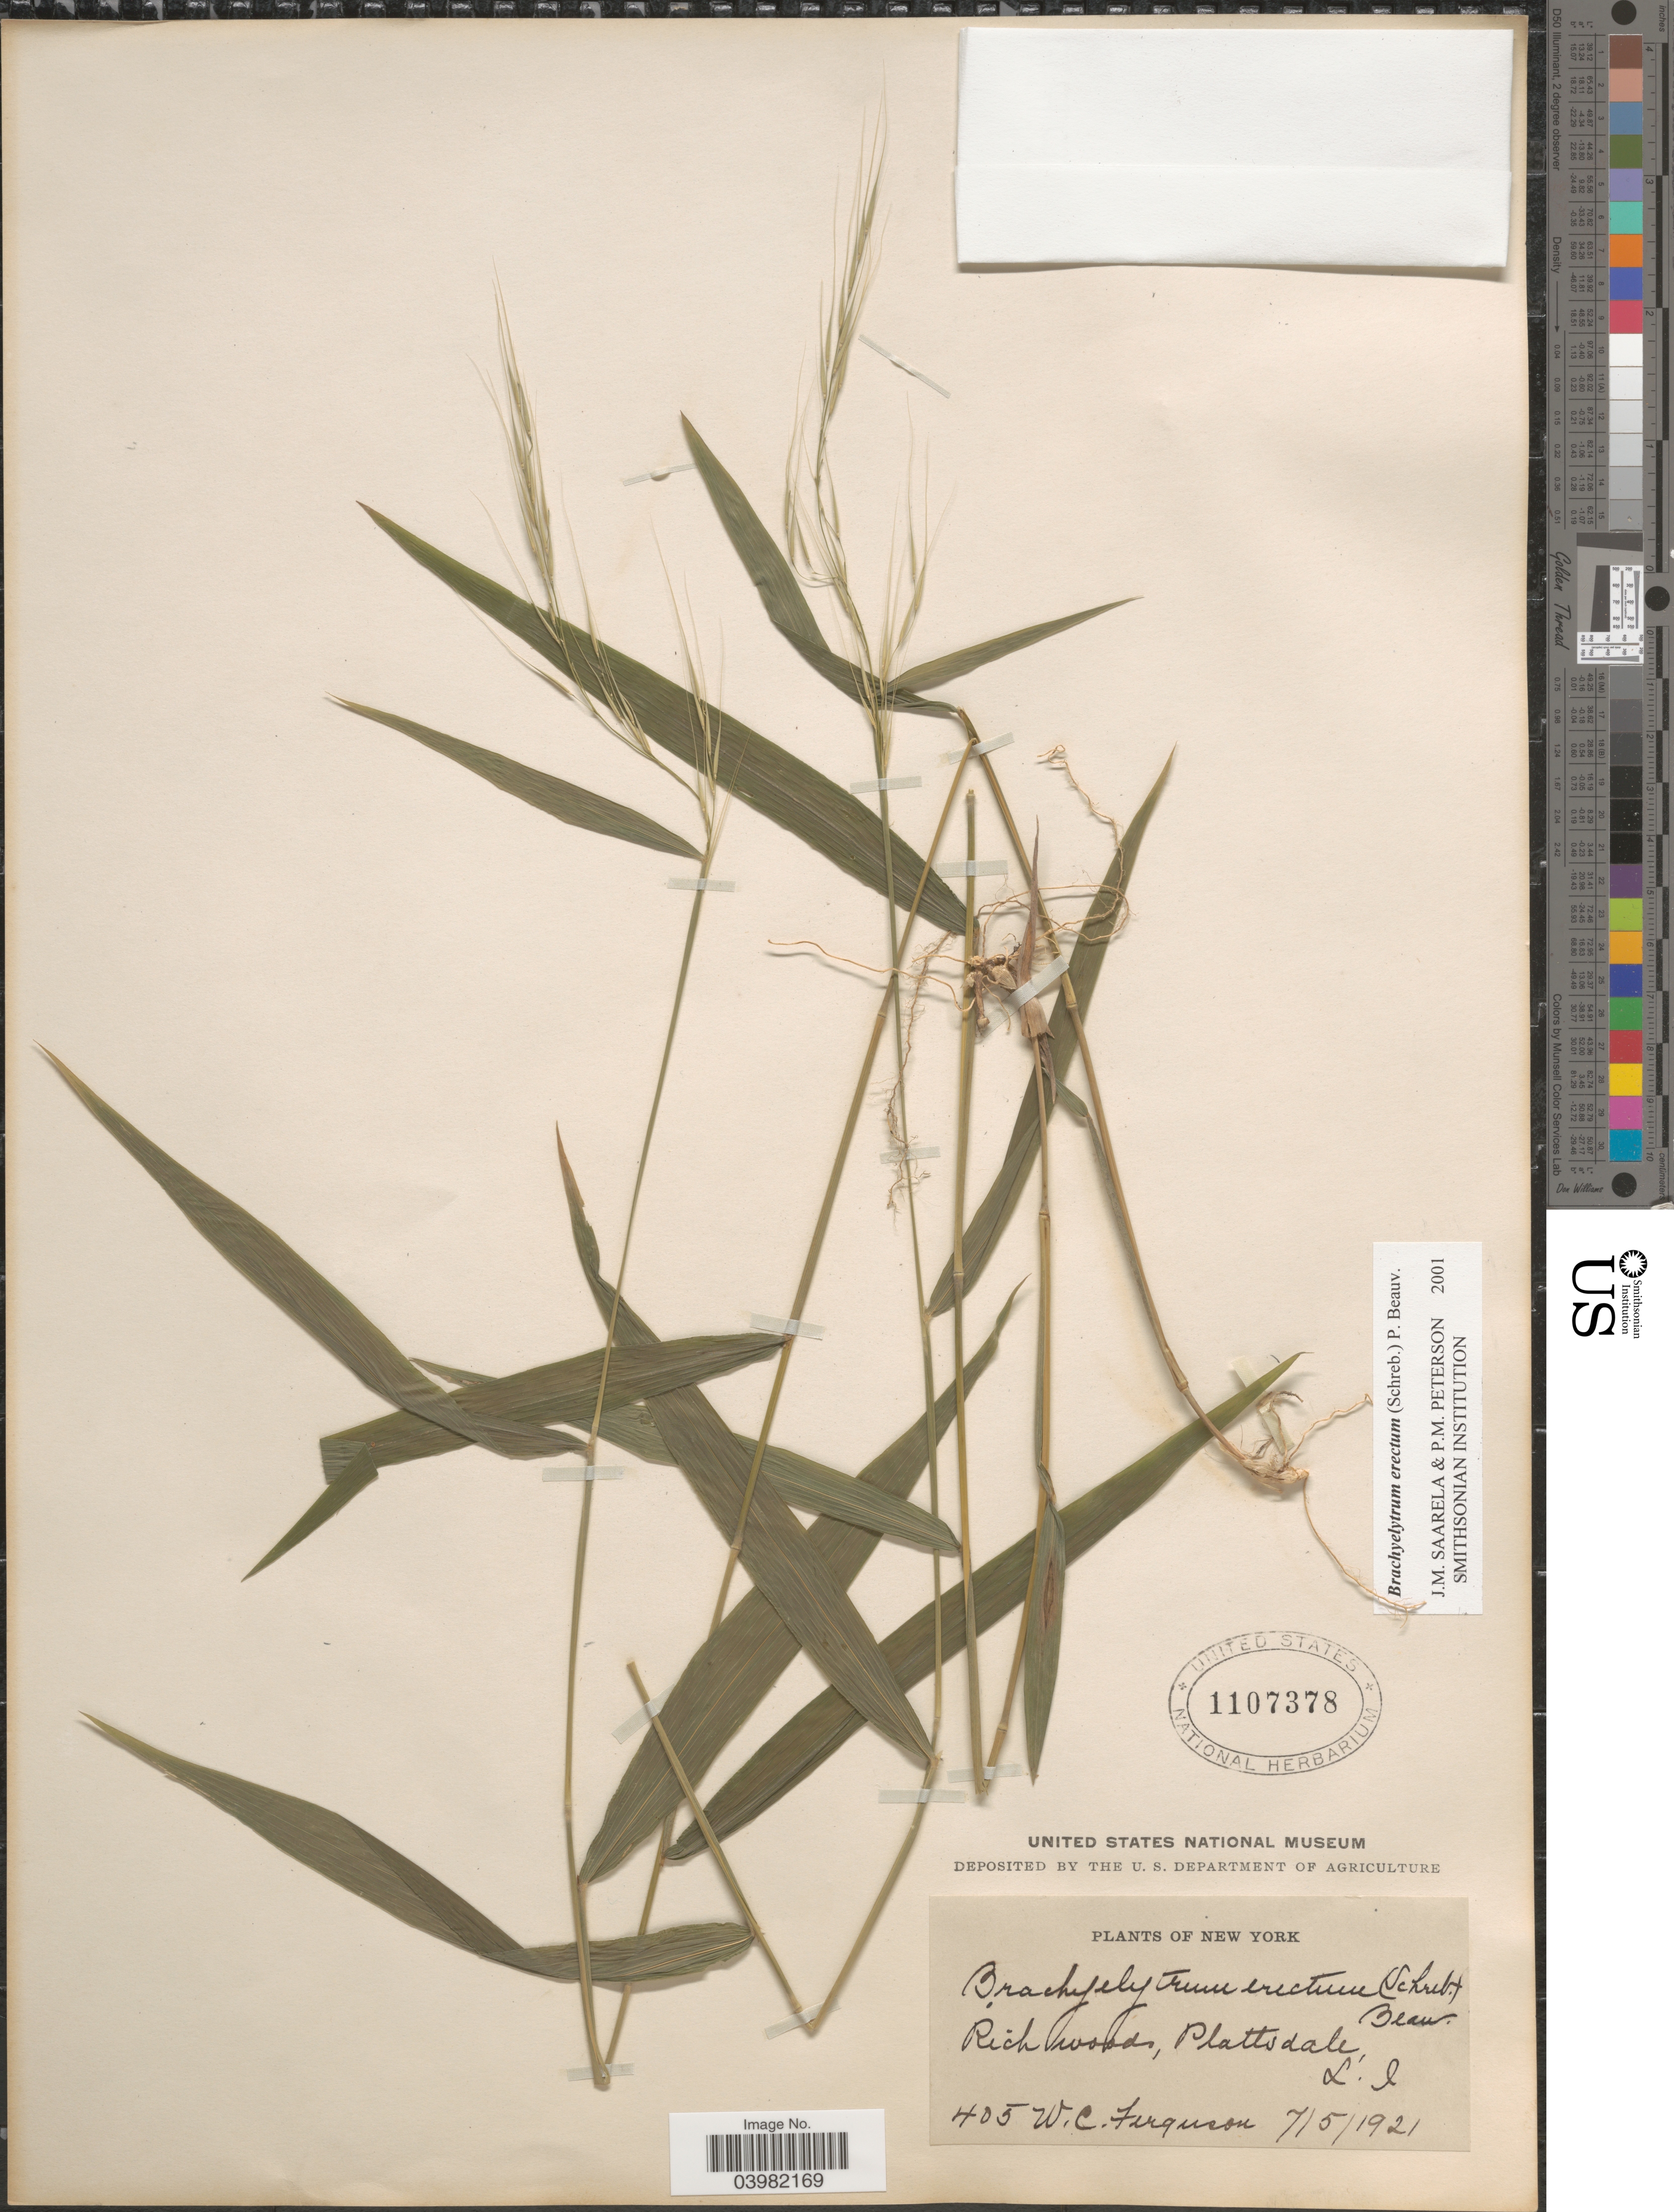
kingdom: Plantae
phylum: Tracheophyta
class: Liliopsida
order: Poales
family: Poaceae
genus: Brachyelytrum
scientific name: Brachyelytrum erectum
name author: (Schreb.) P. Beauv.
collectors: W. Ferguson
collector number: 405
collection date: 1921-07-05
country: United States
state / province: New York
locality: Plattsdale, L. I.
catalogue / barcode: US 1107378